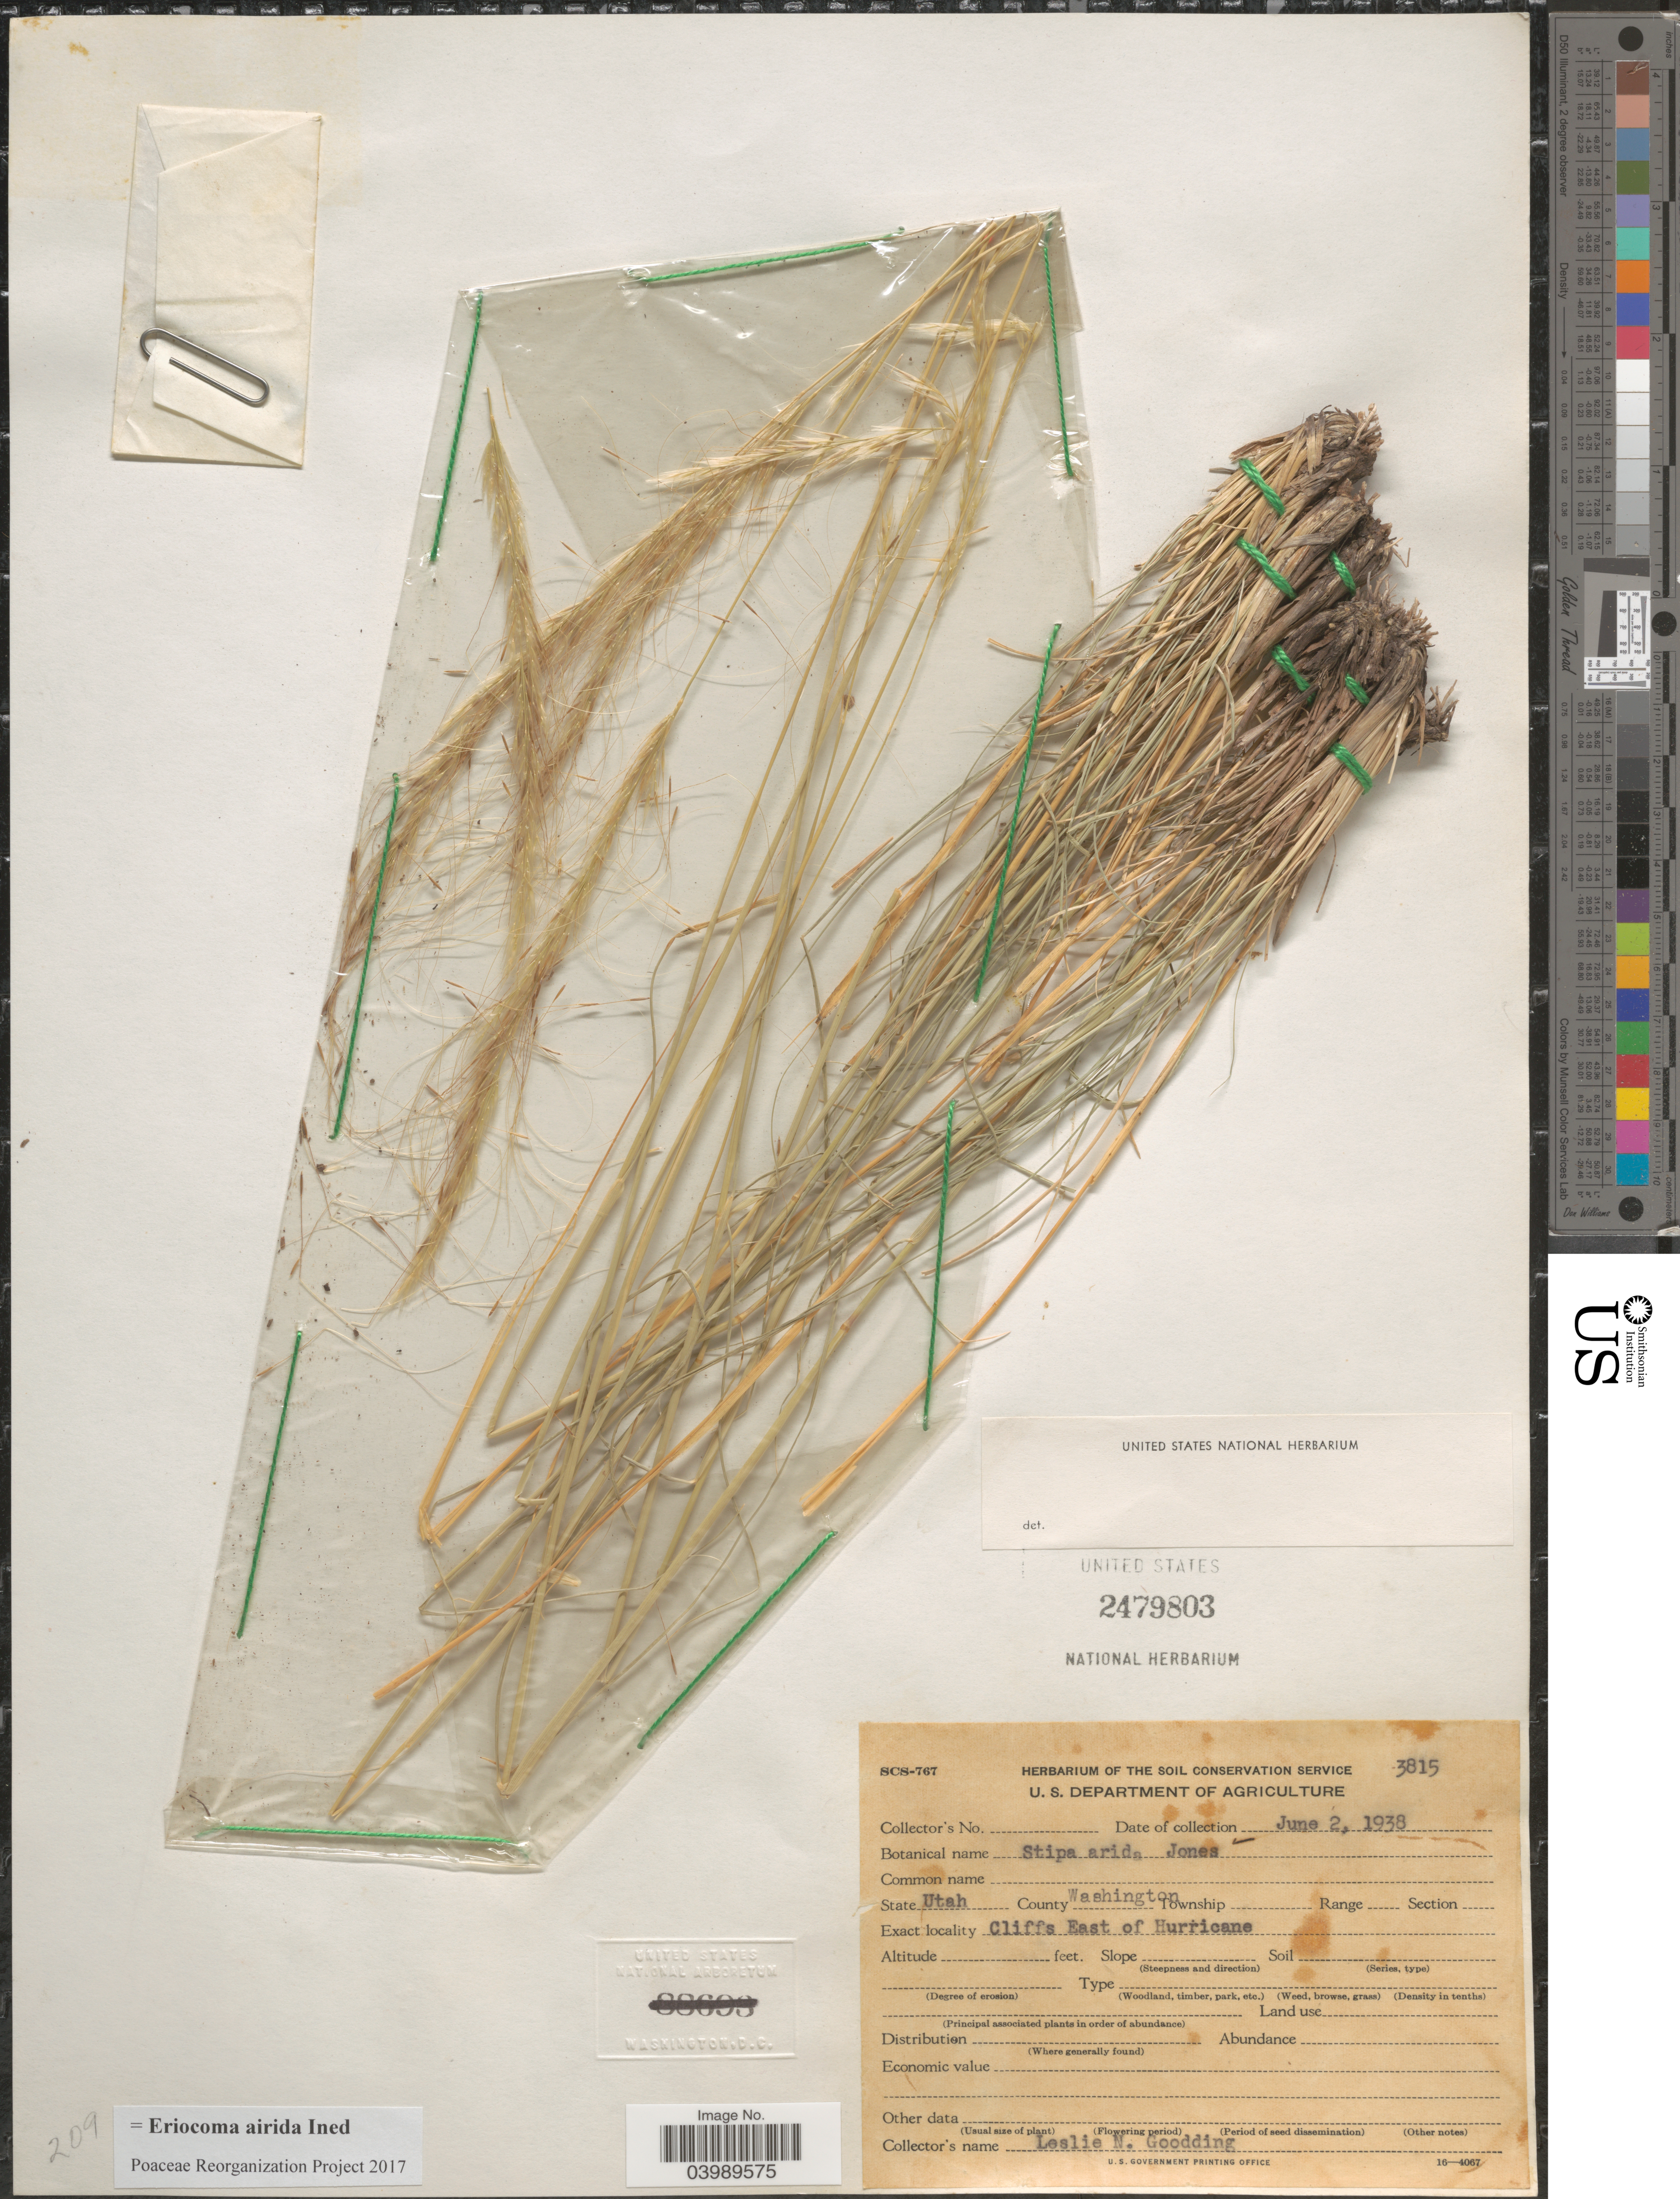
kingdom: Plantae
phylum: Tracheophyta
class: Liliopsida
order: Poales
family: Poaceae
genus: Eriocoma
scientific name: Eriocoma arida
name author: (M.E. Jones) Romasch.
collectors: L. N. Goodding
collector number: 3815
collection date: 1938-06-02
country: United States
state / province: Utah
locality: County Washington. Cliffs East of Hurricane.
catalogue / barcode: US 2479803